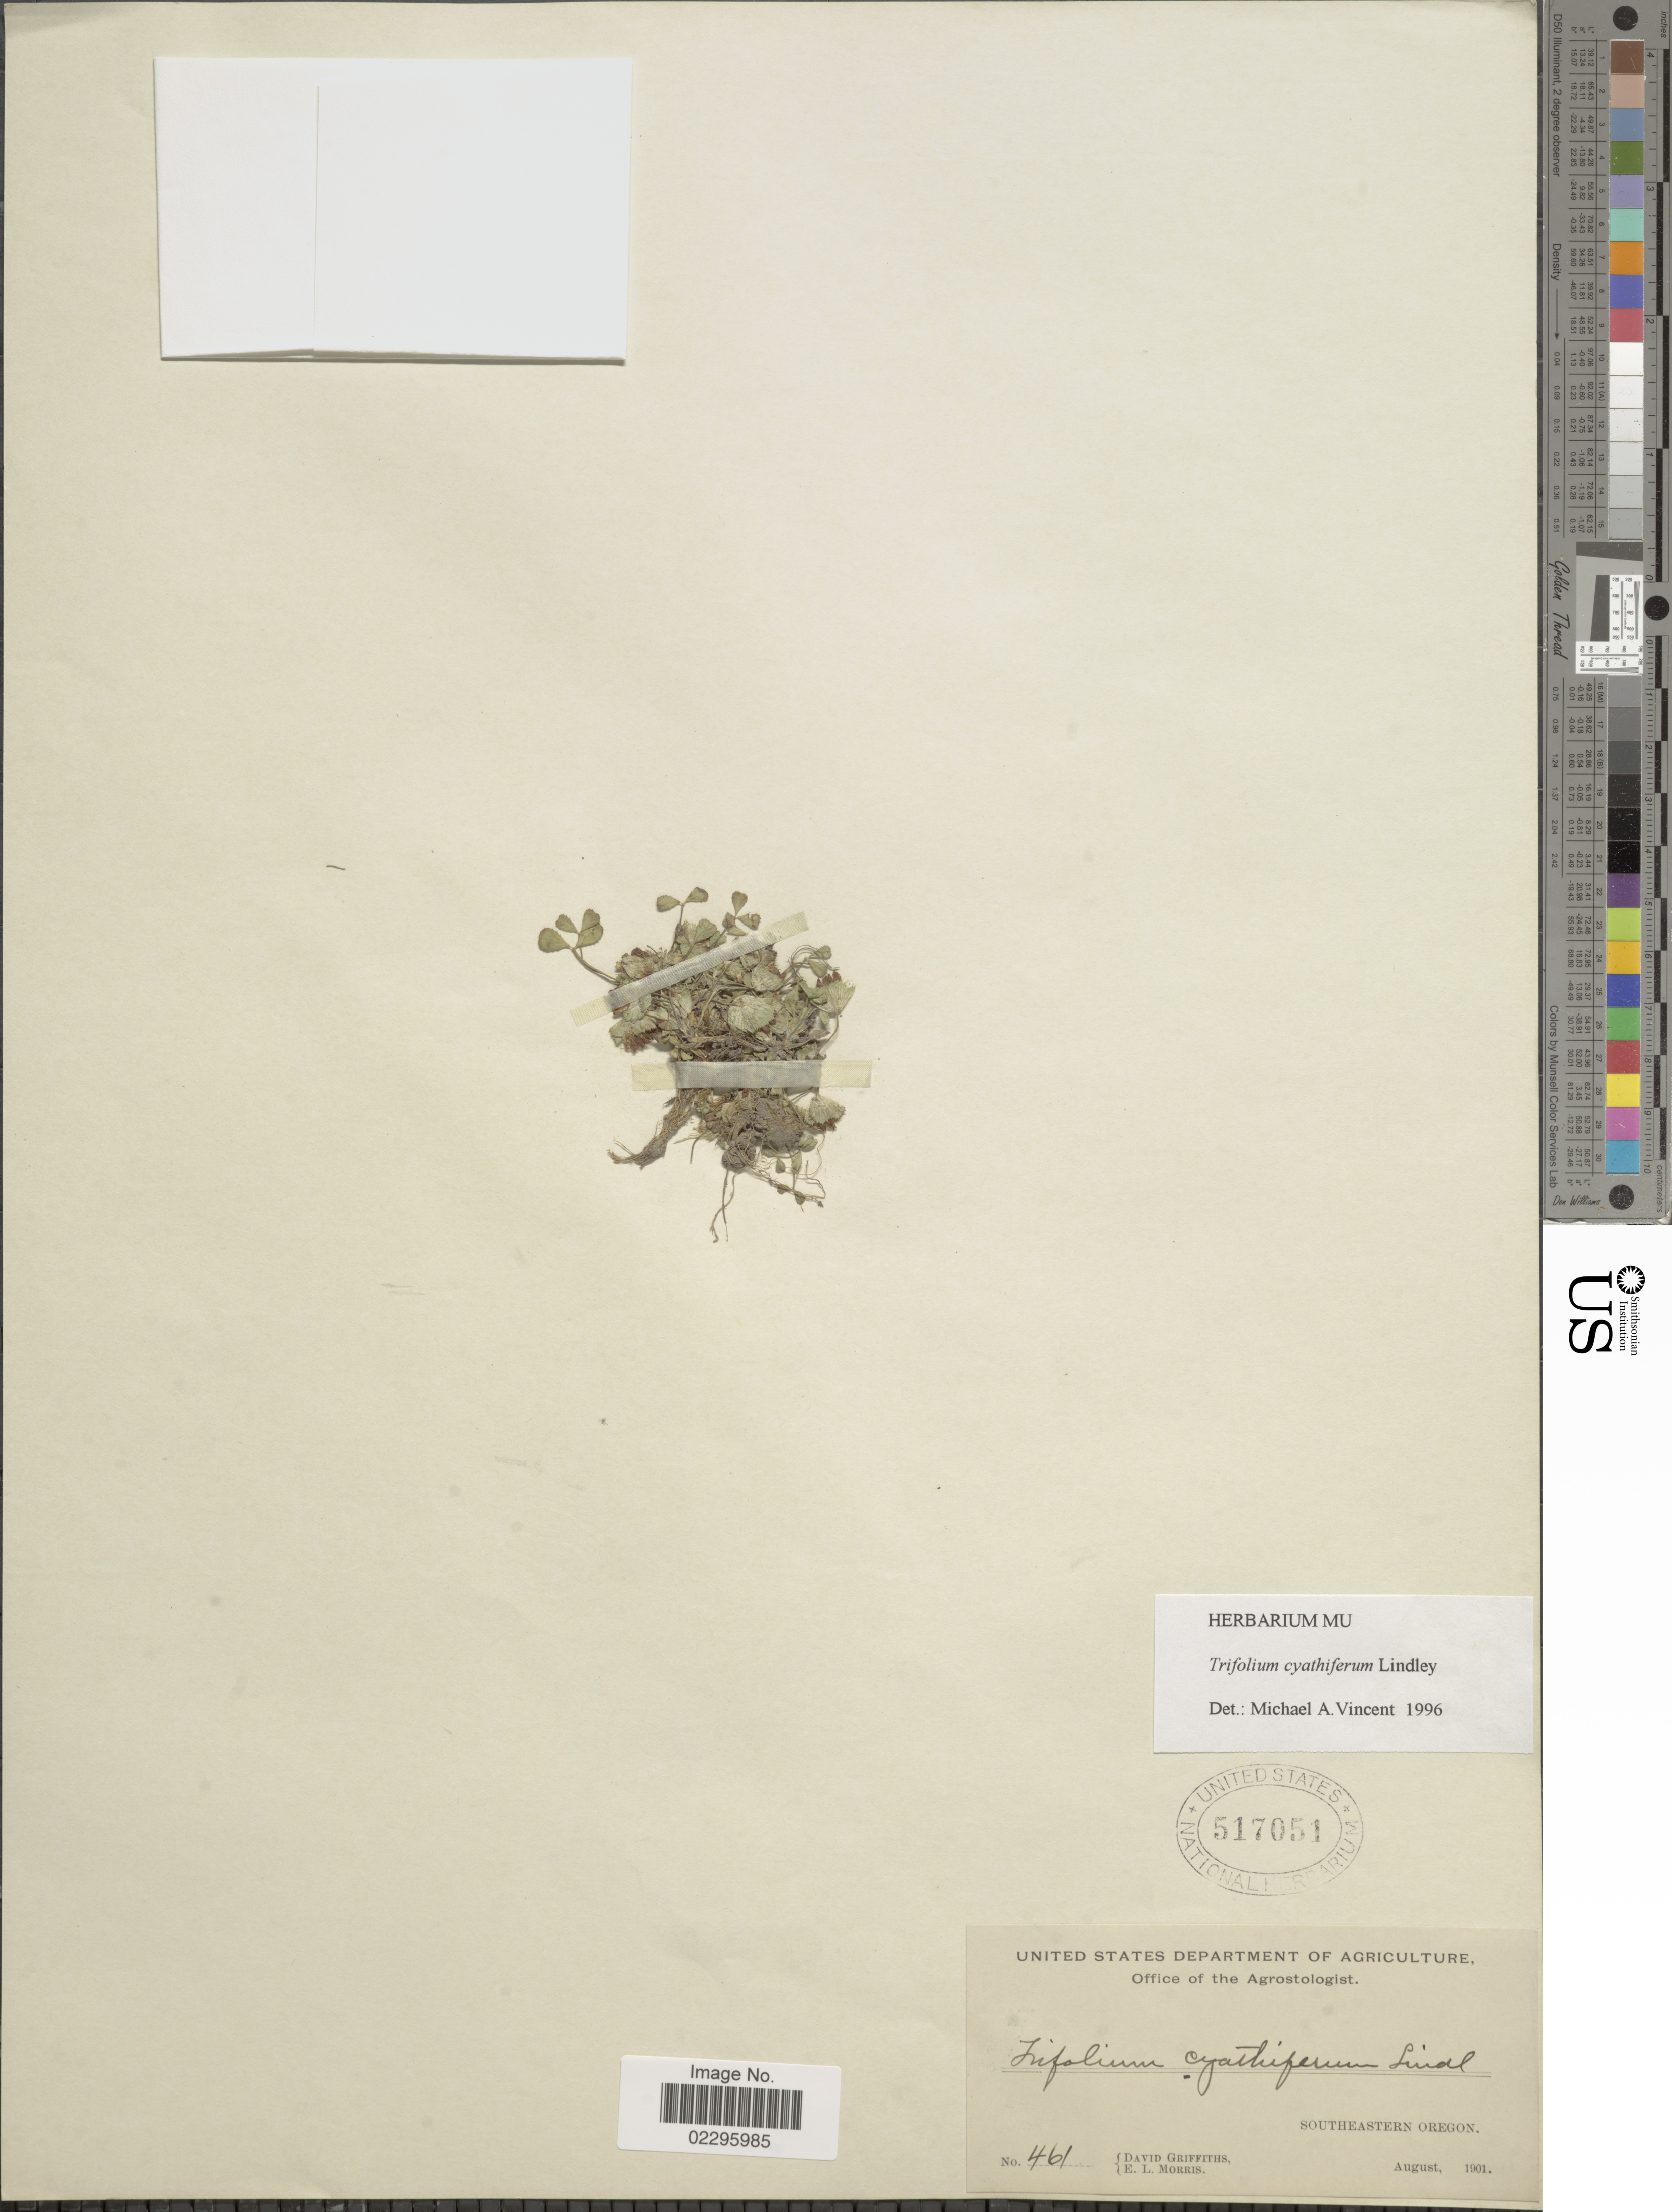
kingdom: Plantae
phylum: Tracheophyta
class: Magnoliopsida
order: Fabales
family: Fabaceae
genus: Trifolium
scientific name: Trifolium cyathiferum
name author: Lindl.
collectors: D. Griffiths & E. Morris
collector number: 461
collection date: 1901-08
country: United States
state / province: Oregon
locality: Southeastern Oregon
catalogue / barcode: US 517051